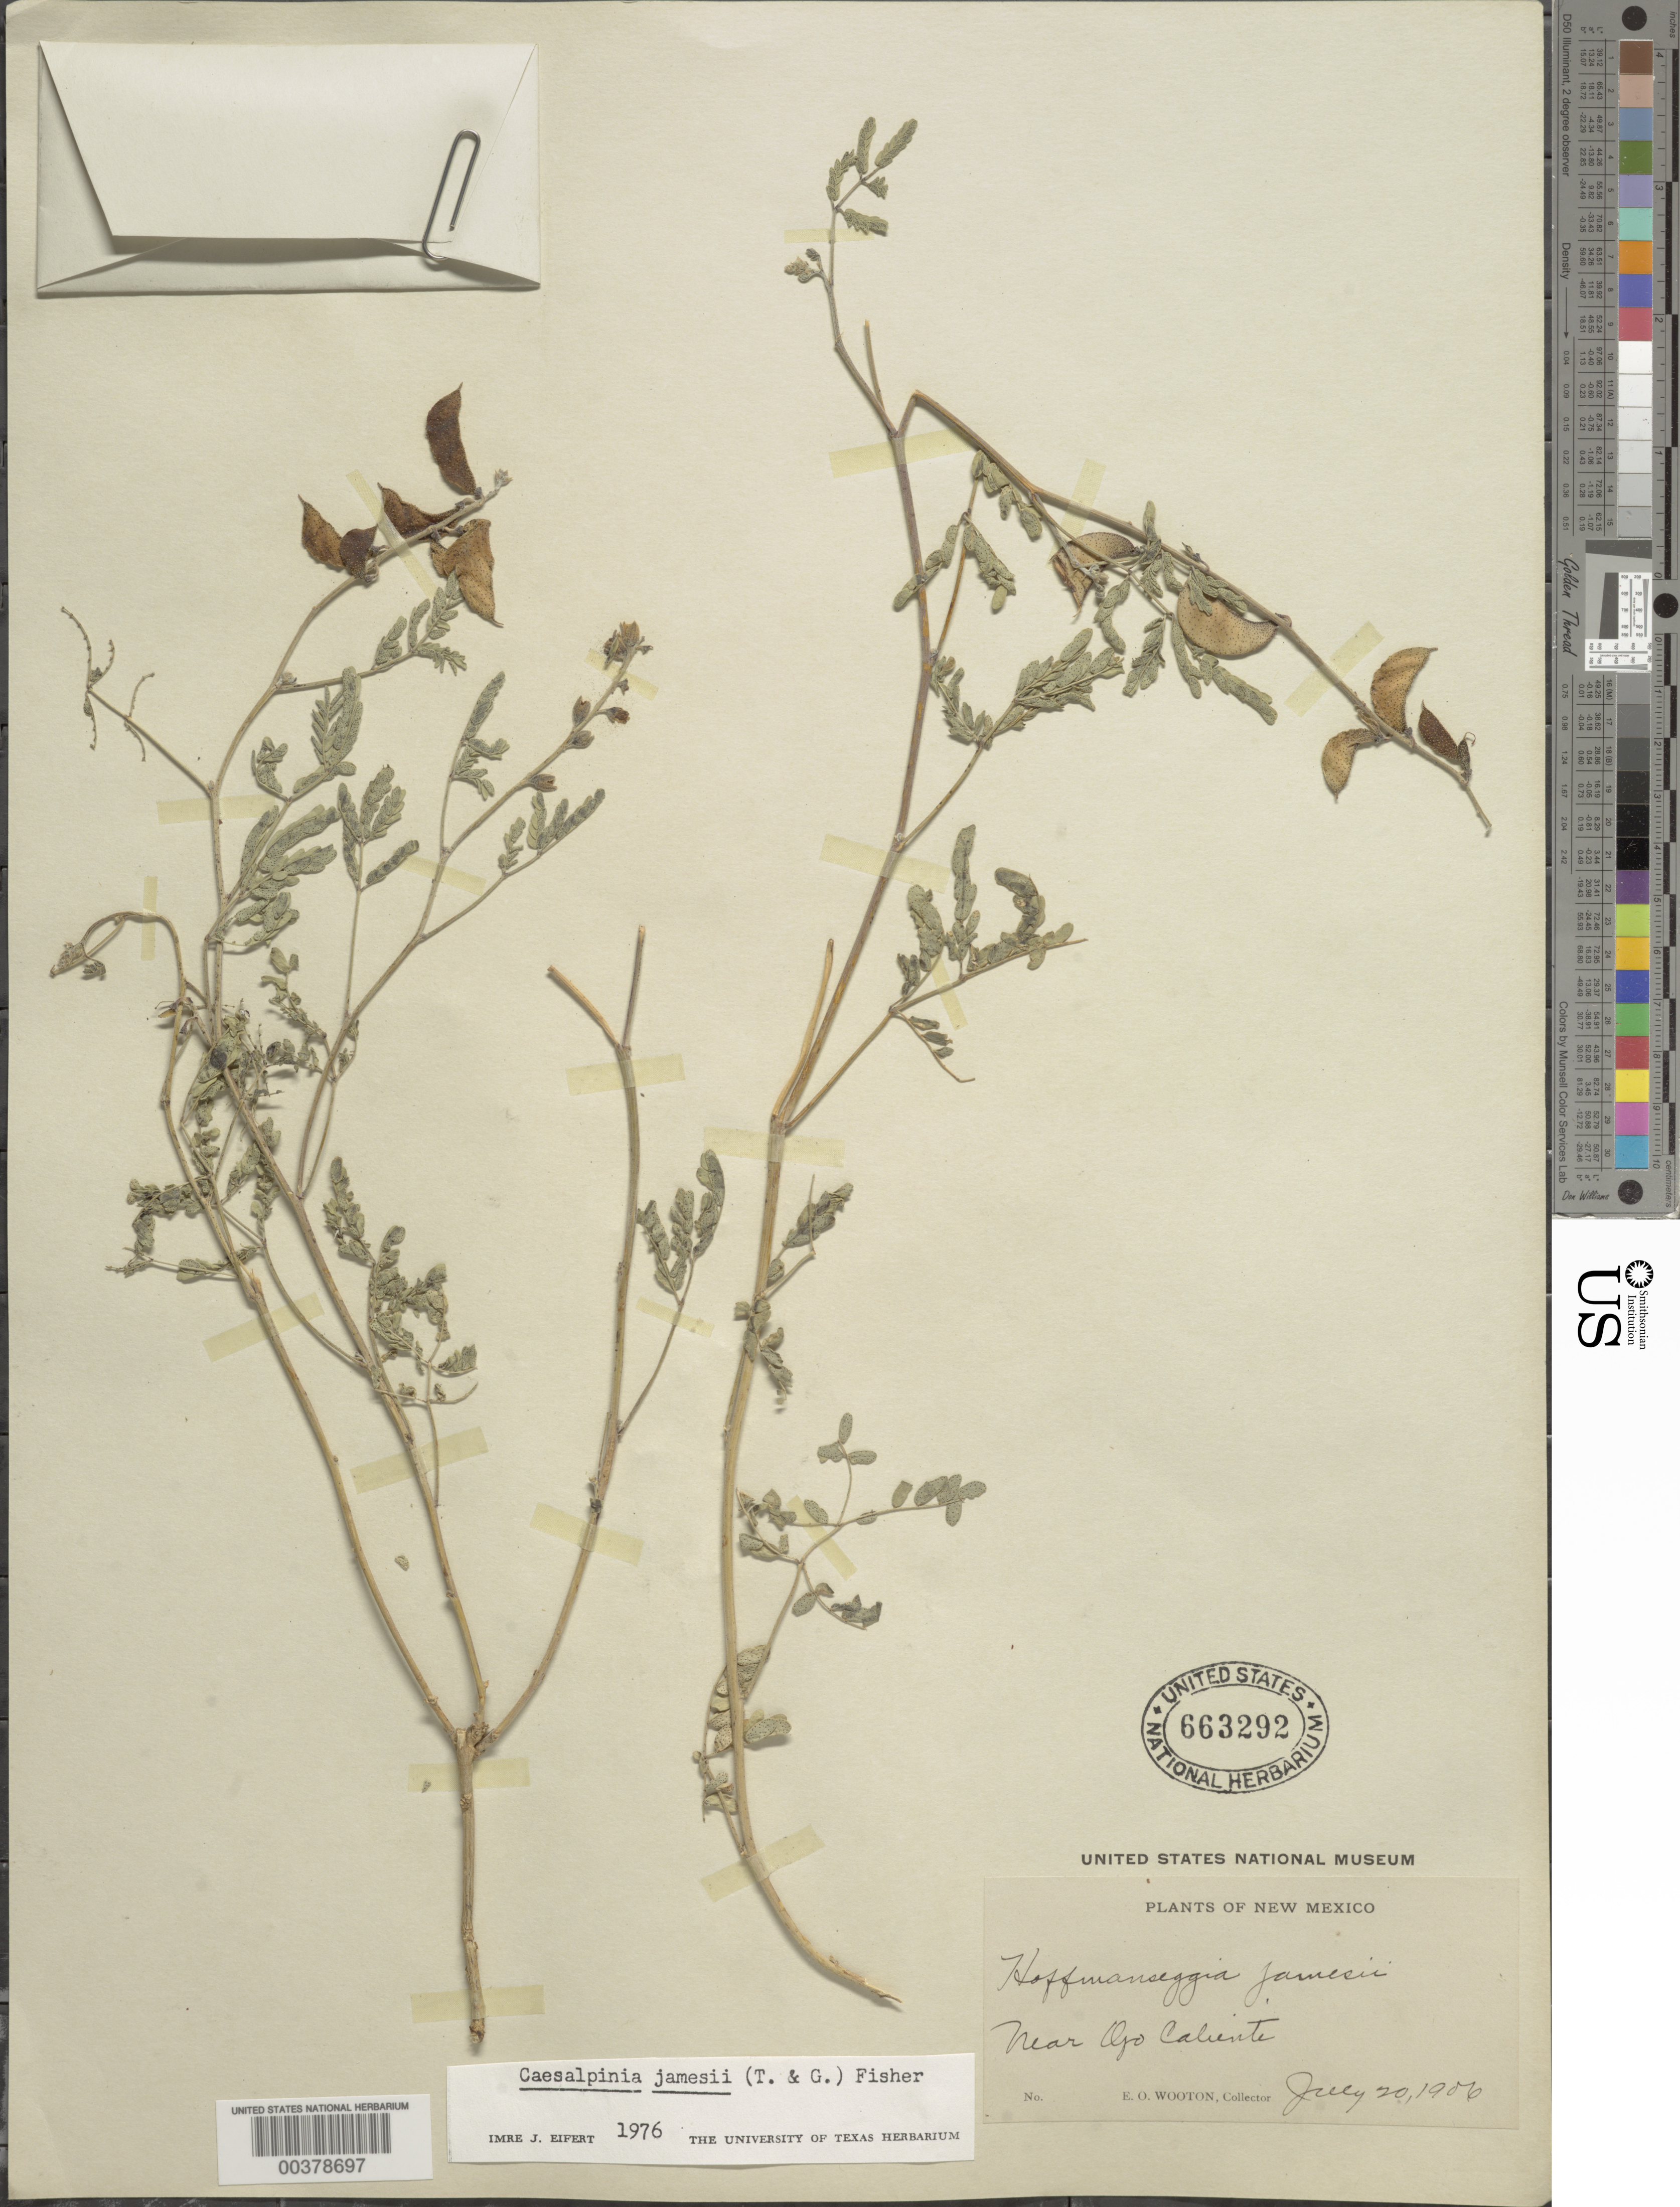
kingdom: Plantae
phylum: Tracheophyta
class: Magnoliopsida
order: Fabales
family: Fabaceae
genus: Pomaria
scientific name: Pomaria jamesii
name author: (Torr. & A. Gray) Walp.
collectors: E. O. Wooton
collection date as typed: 20 Jul 1906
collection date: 1906-07-20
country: United States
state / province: New Mexico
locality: Near ojo caliente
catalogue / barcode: US 663292